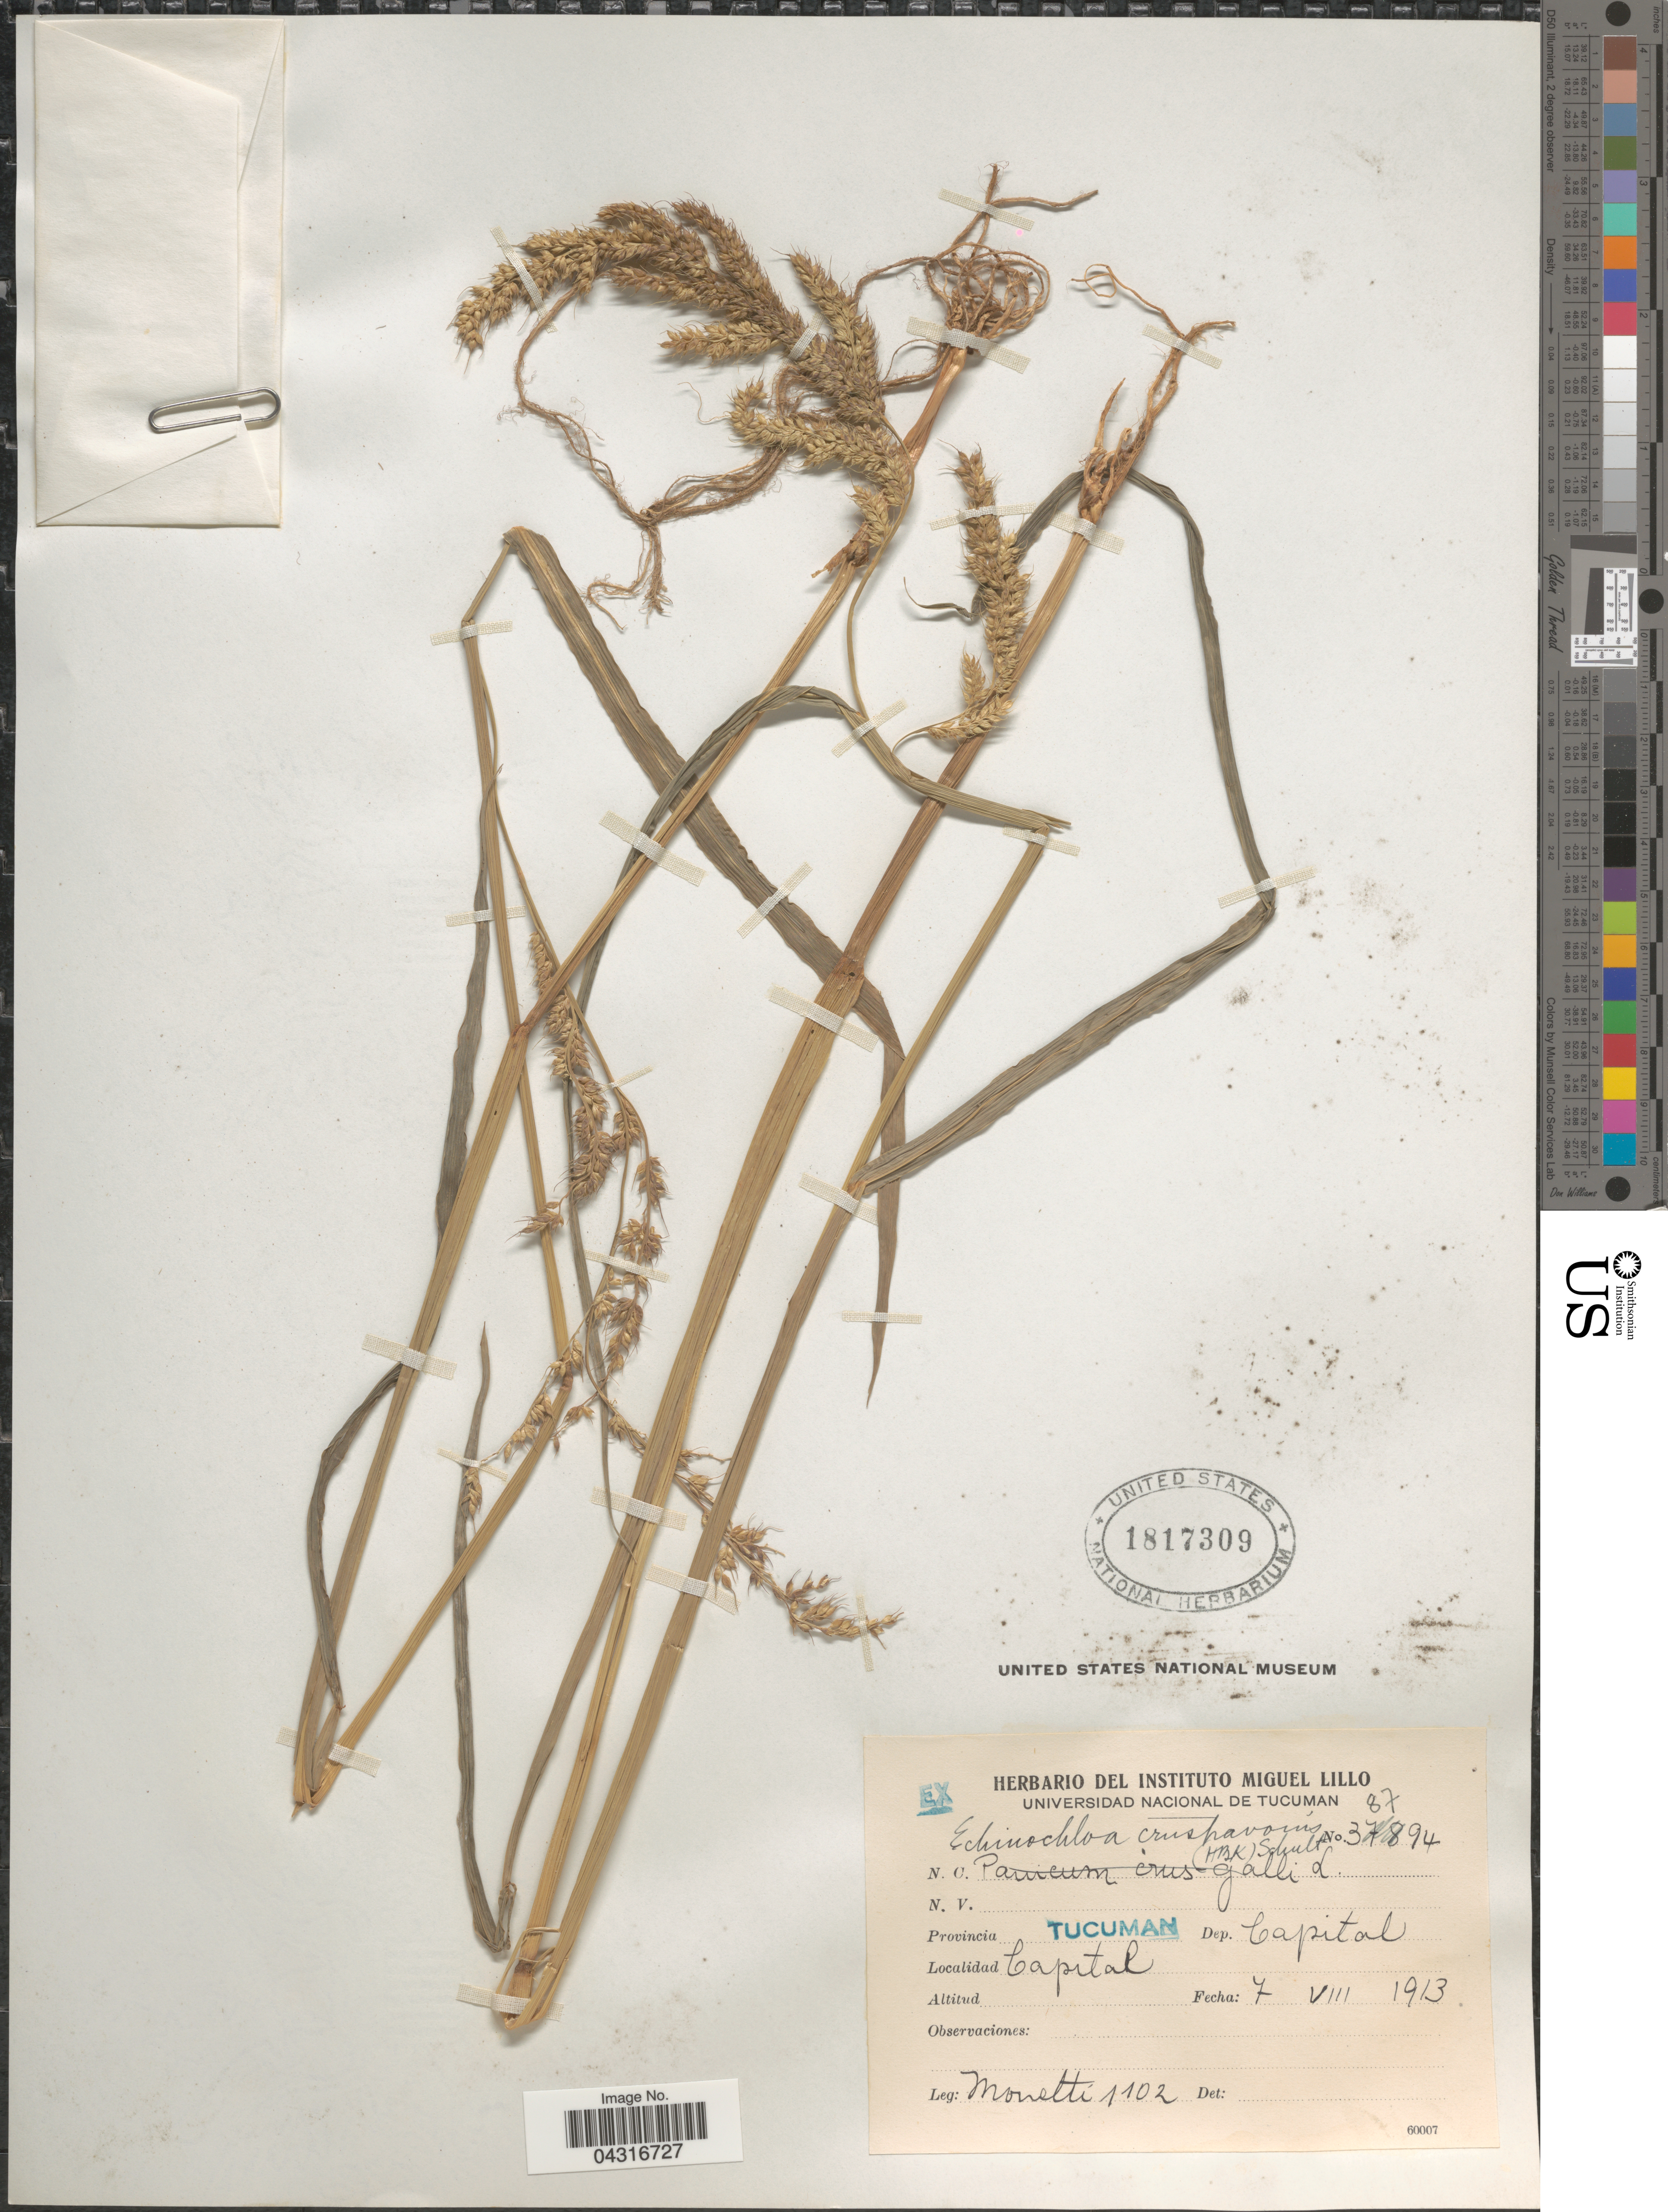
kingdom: Plantae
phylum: Tracheophyta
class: Liliopsida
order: Poales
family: Poaceae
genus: Echinochloa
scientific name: Echinochloa crus-pavonis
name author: (Kunth) Schult.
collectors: Monetti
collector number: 1102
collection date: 1913-08-07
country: Argentina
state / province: Tucuman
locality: Dep. Capital. Capital.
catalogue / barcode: US 1817309